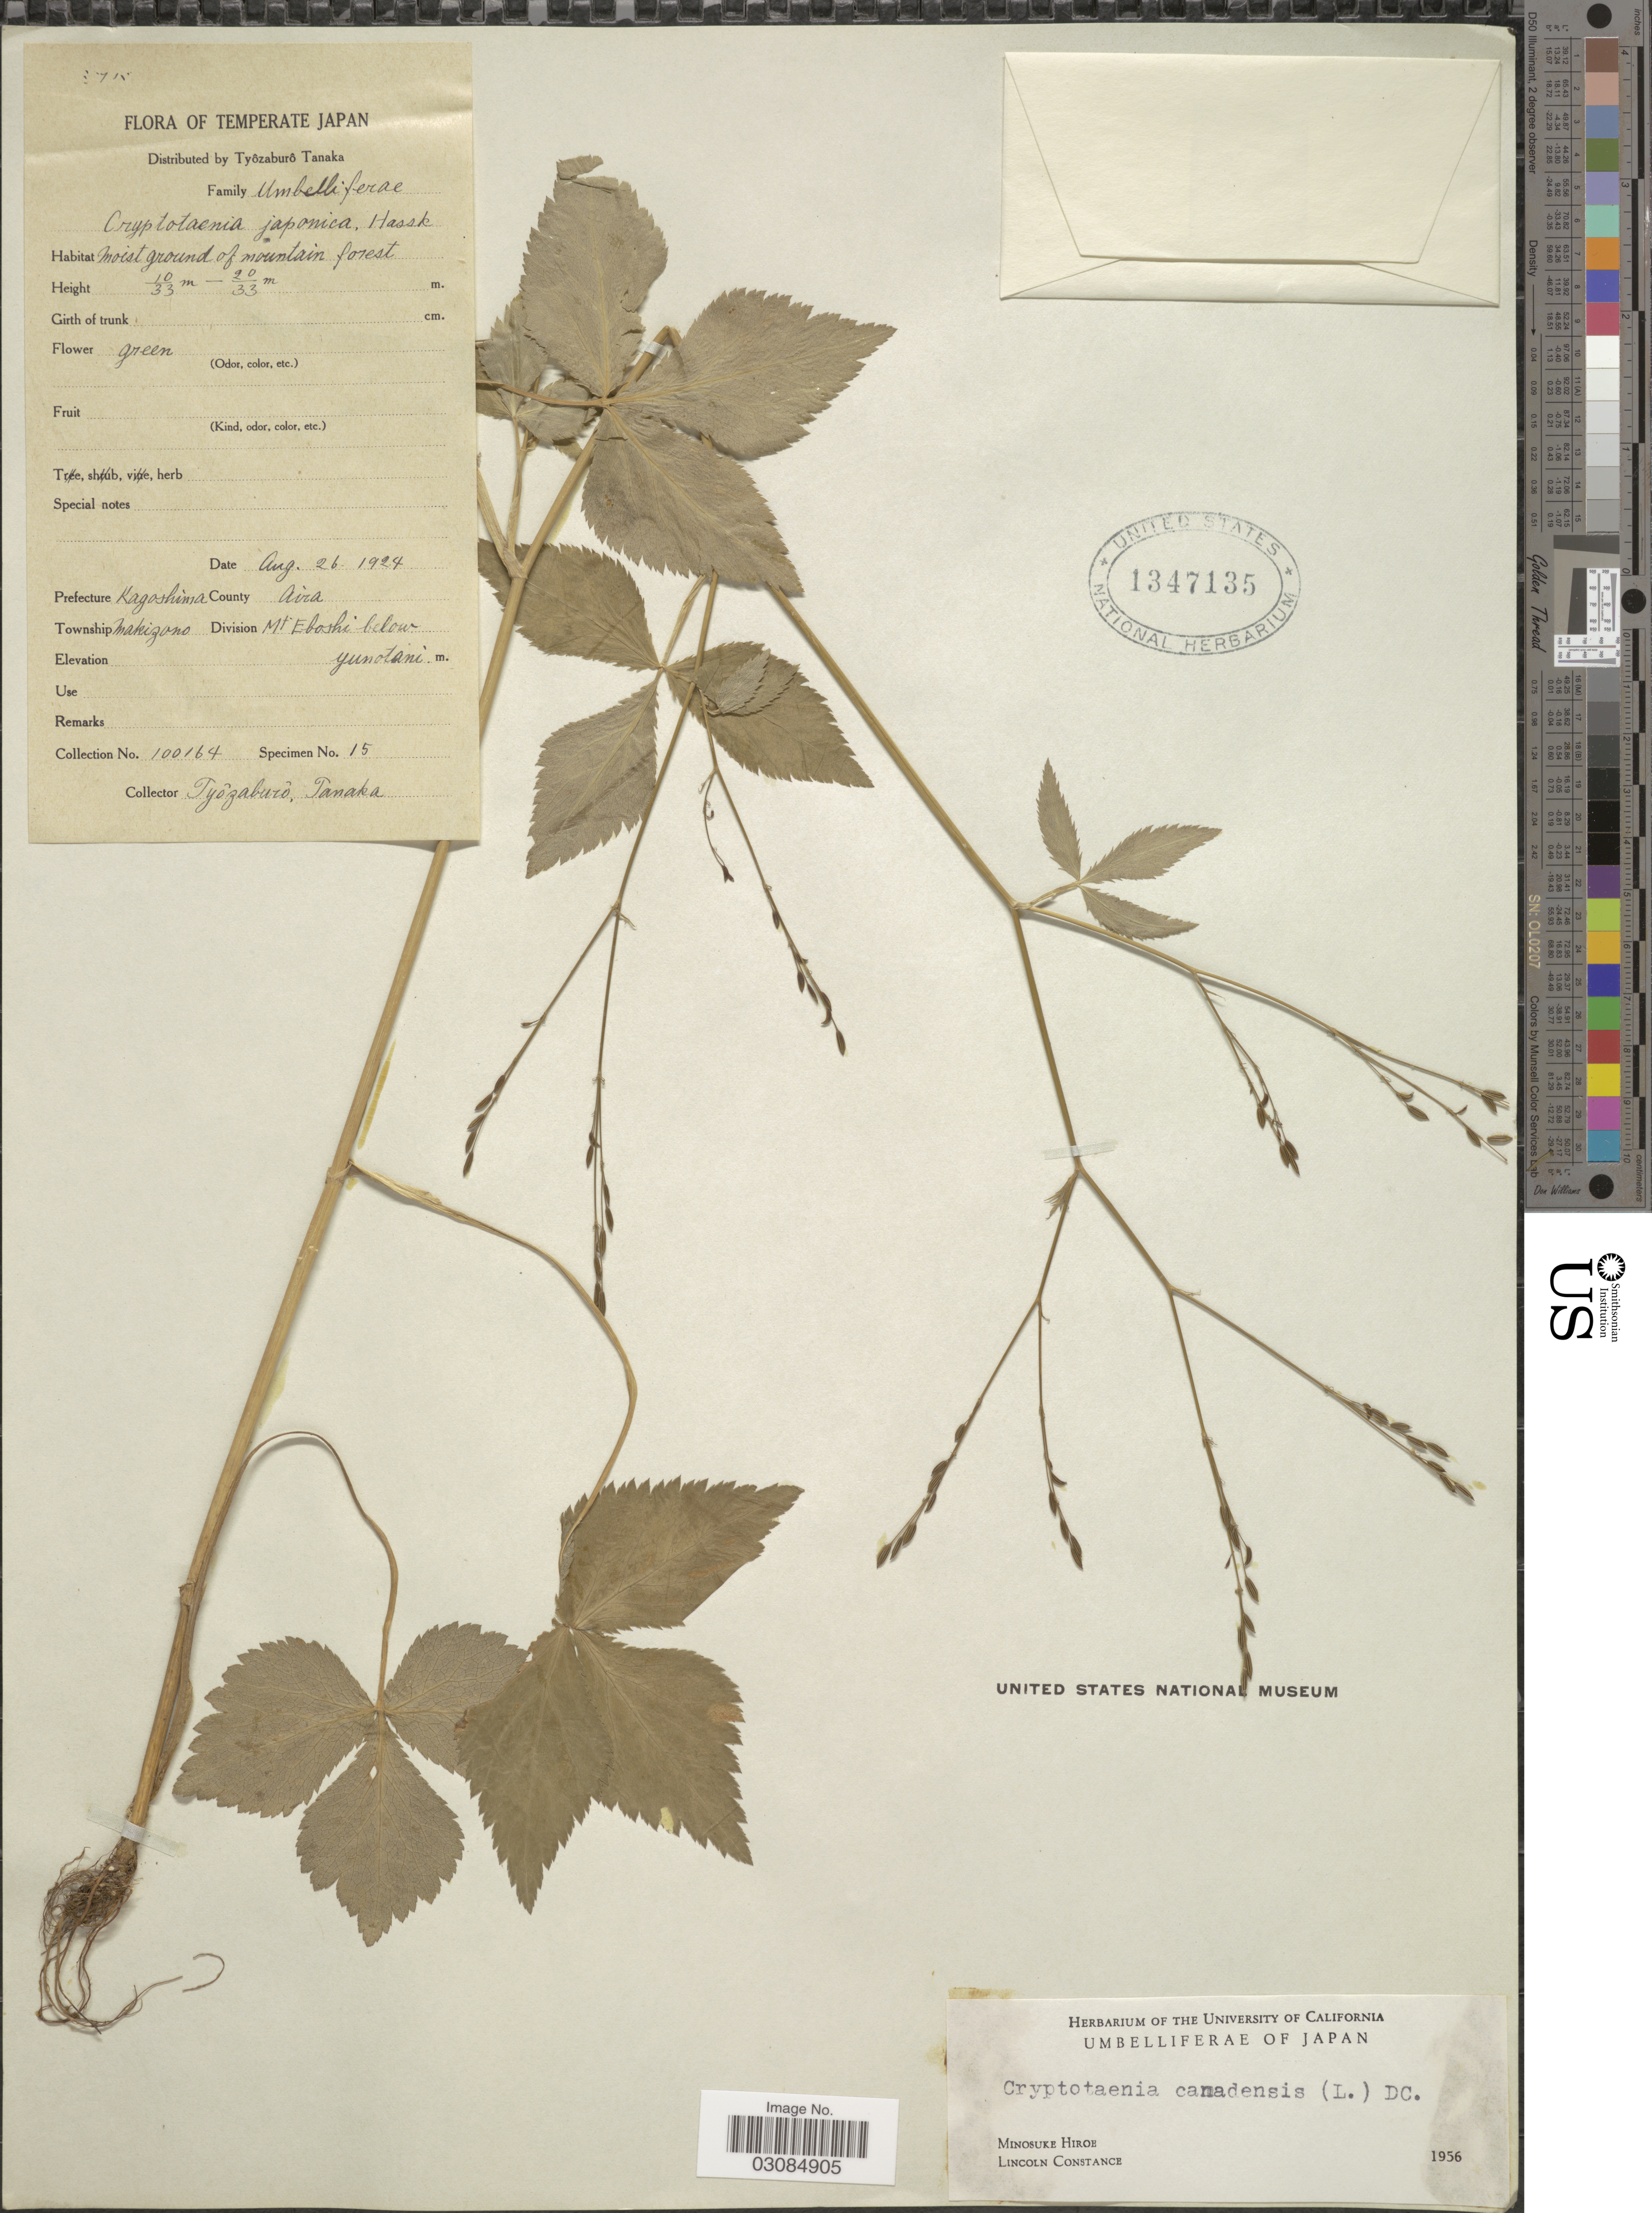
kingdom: Plantae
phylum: Tracheophyta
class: Magnoliopsida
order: Apiales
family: Apiaceae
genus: Cryptotaenia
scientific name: Cryptotaenia canadensis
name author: (L.) DC.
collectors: T. Tanaka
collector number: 100164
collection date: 1924-08-26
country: Japan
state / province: Kagosima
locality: Prefecture Kagoshima. County Aira. Township Makizono. Division Mt. Eboshi below Yunotani.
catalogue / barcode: US 1347135